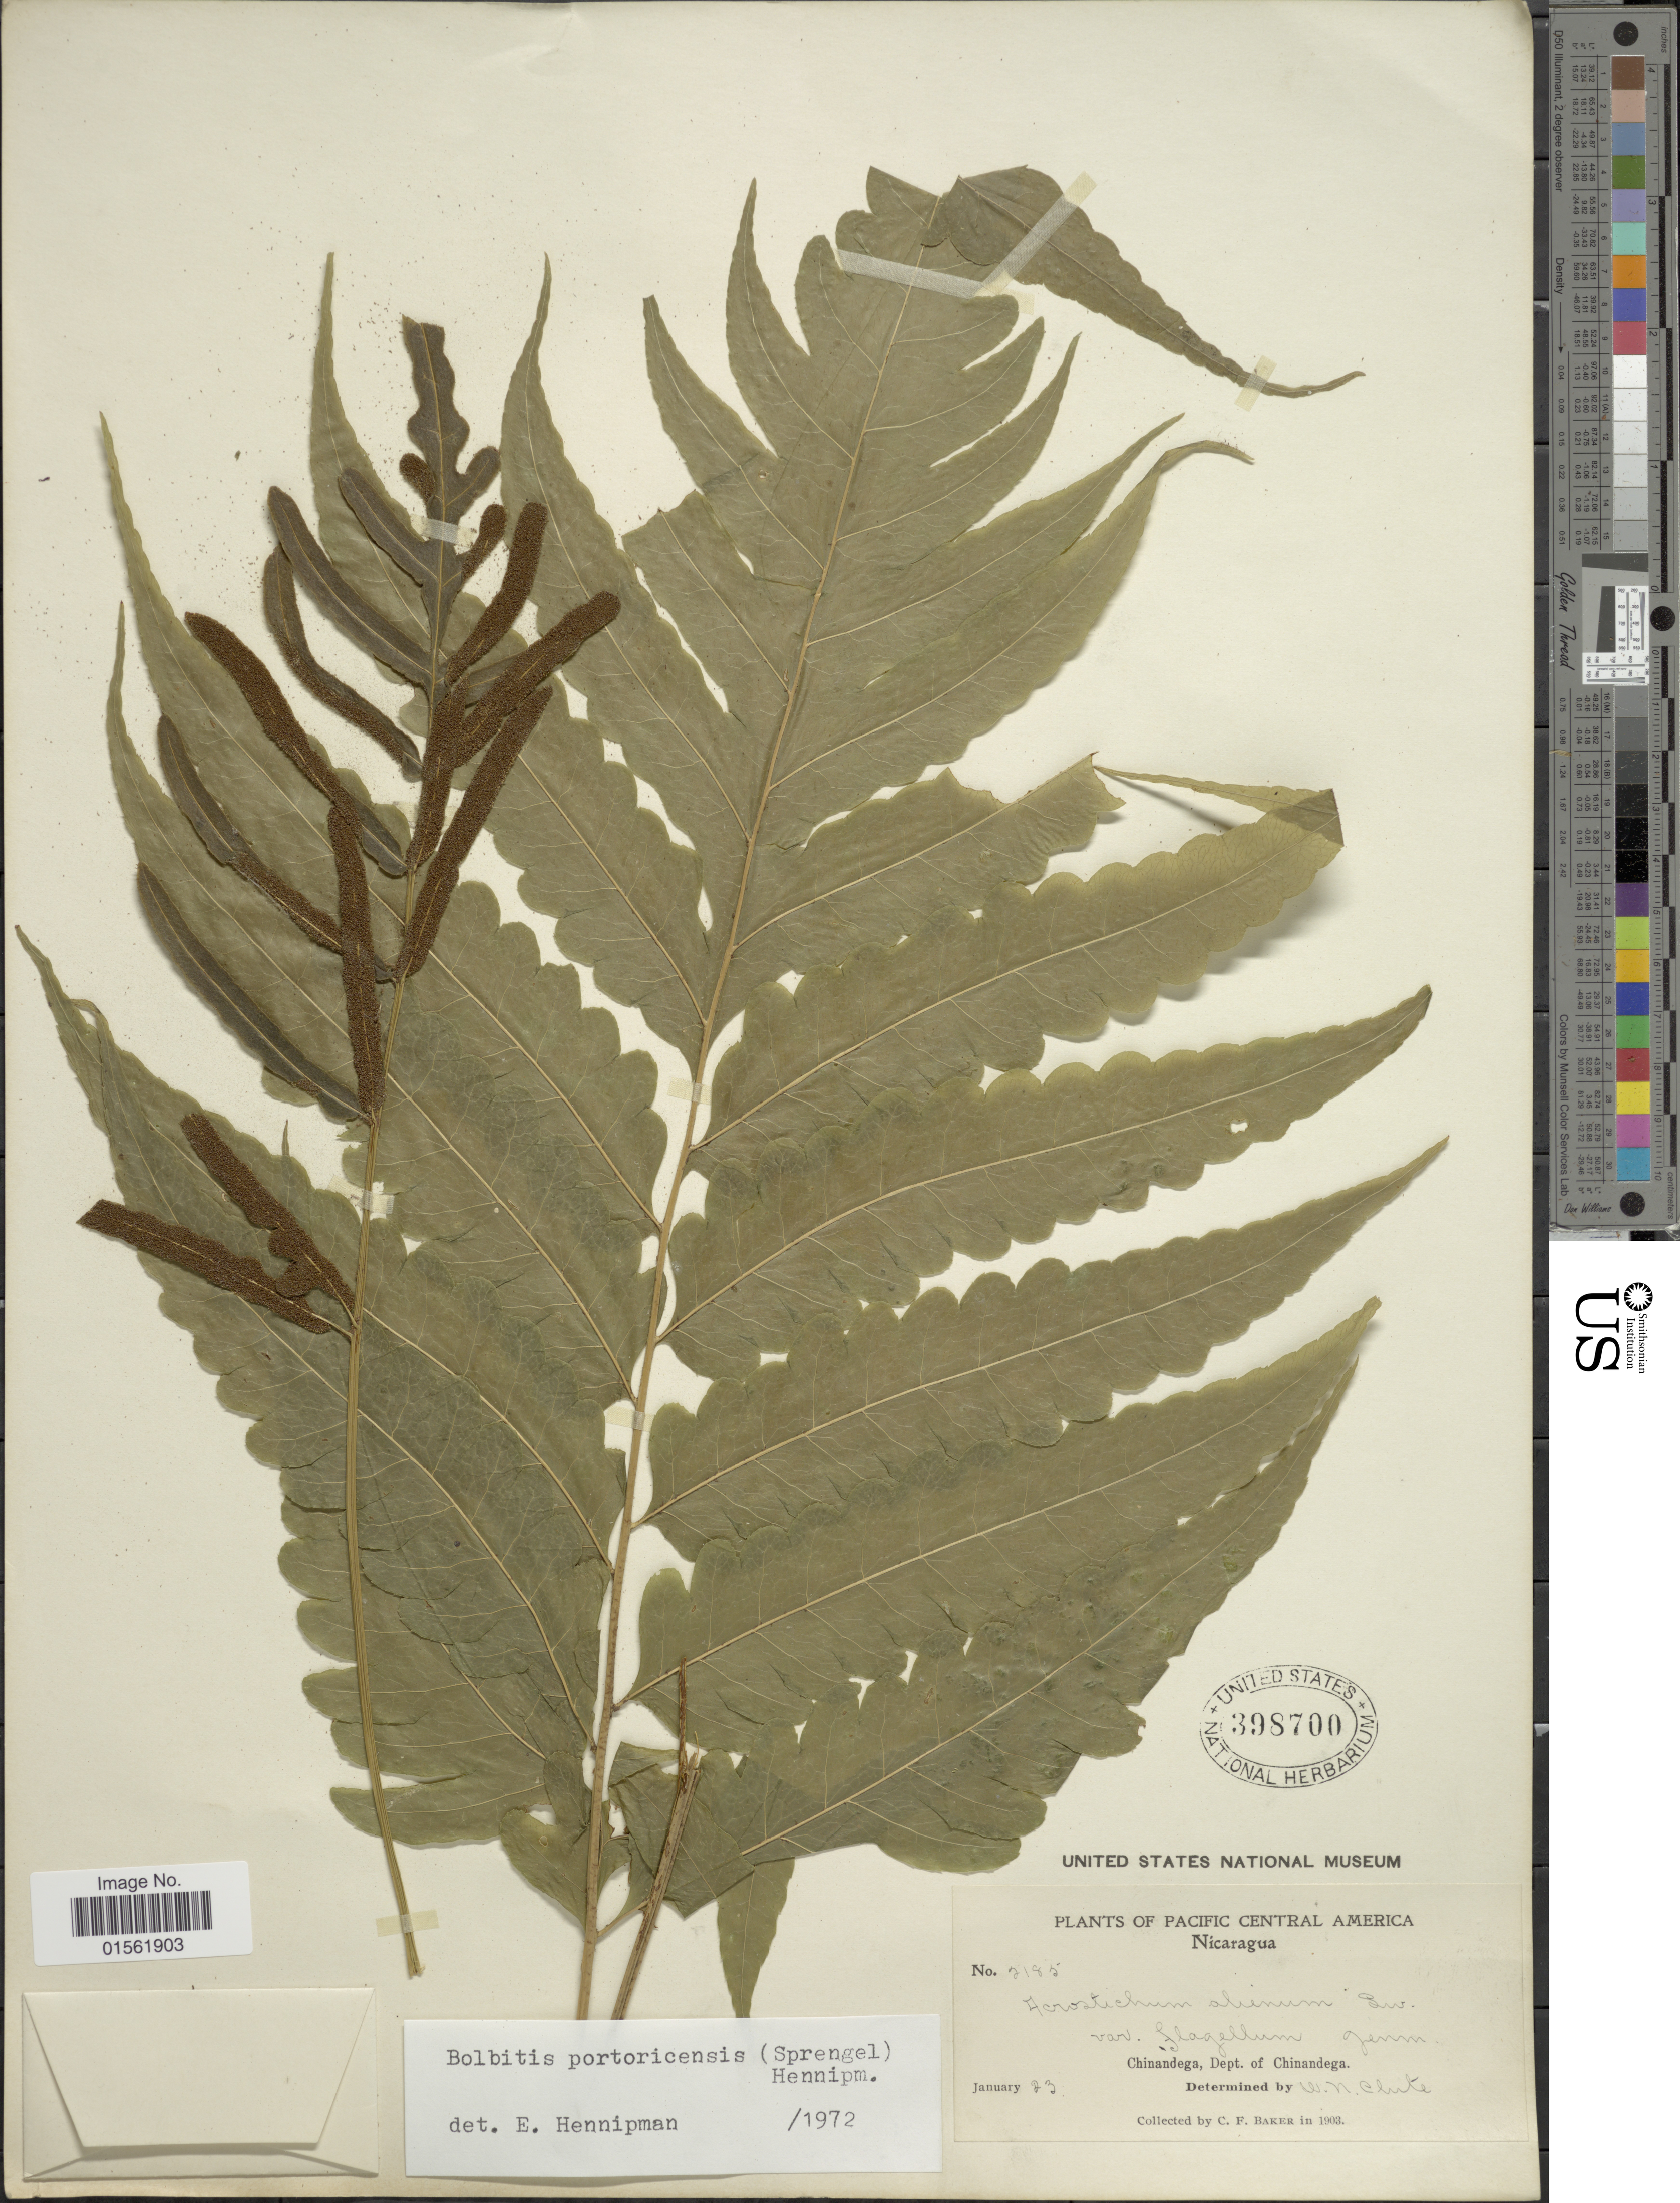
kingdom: Plantae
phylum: Tracheophyta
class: Polypodiopsida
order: Polypodiales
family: Dryopteridaceae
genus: Bolbitis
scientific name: Bolbitis portoricensis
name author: (Spreng.) Hennipman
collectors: C. F. Baker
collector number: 2185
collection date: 1903-01-23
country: Nicaragua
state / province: Chinandega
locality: Pacific Central America. Chinandega, Dept. of Chinandega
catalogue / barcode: US 398700